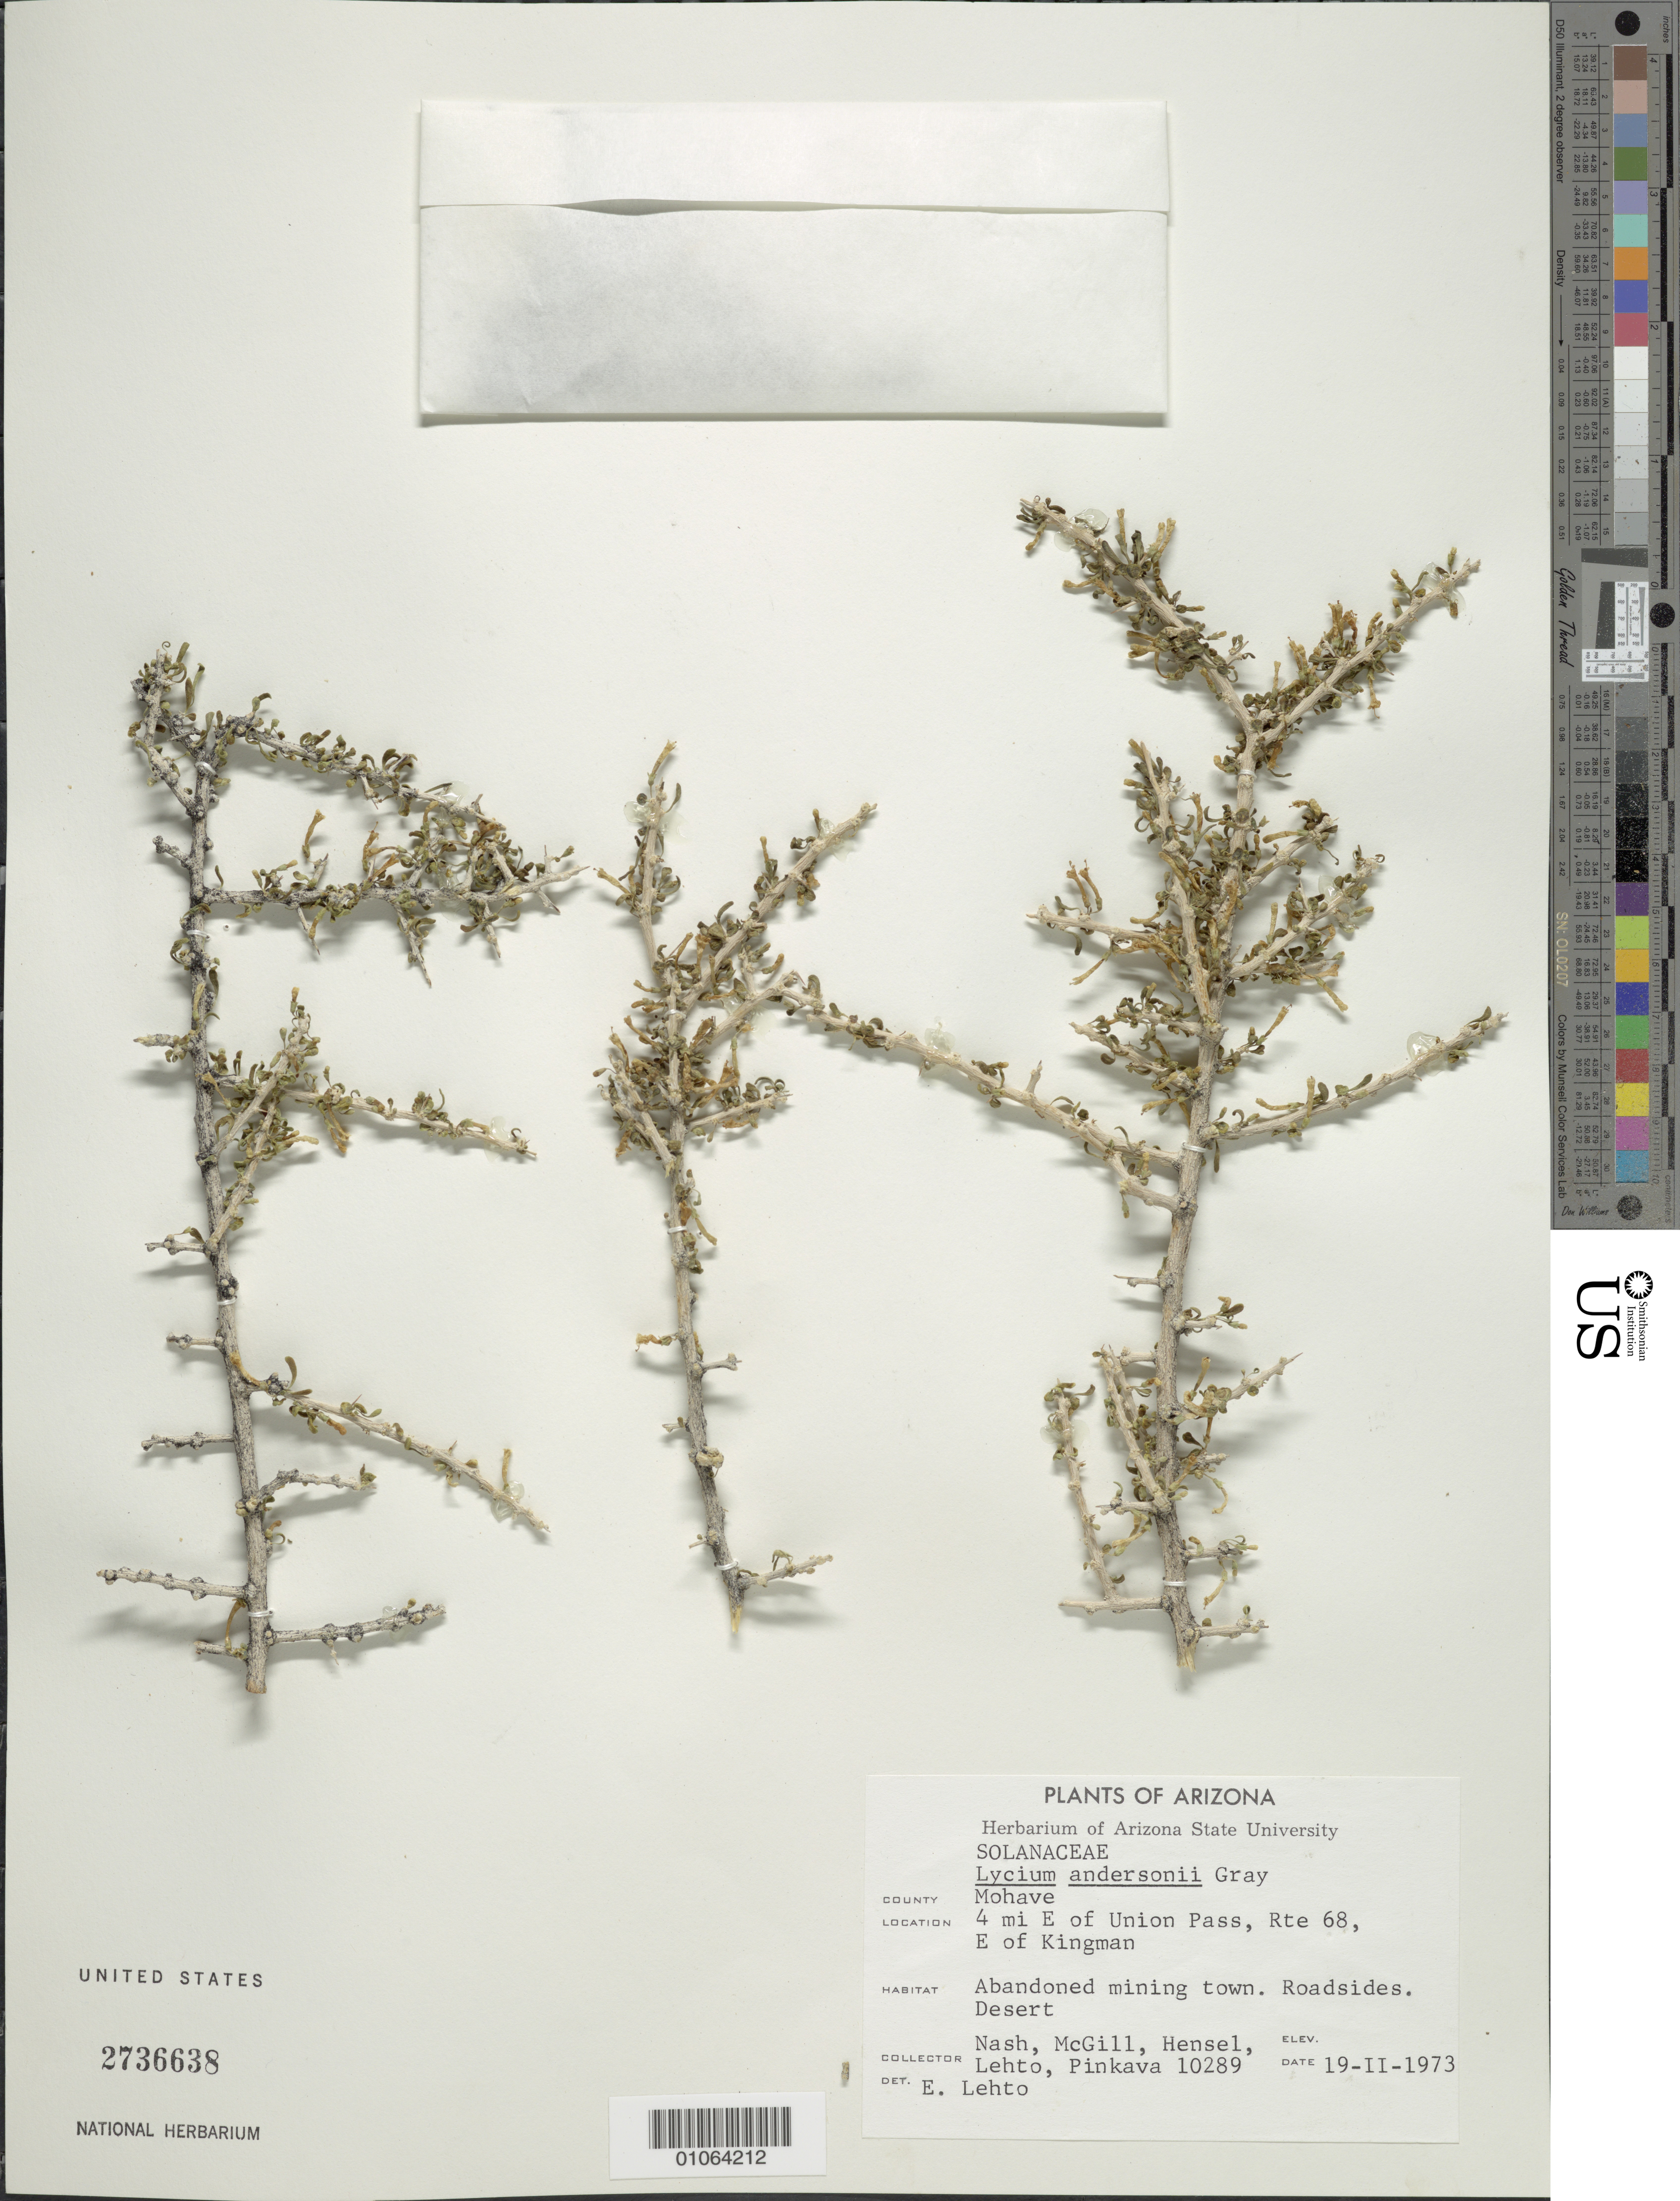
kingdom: Plantae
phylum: Tracheophyta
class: Magnoliopsida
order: Solanales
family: Solanaceae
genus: Lycium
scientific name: Lycium andersonii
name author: A. Gray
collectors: -- Nash, -. McGill, -. Hensel, -. Lehto & -. Pinkava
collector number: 10289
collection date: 1973-02-19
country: United States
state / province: Arizona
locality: County Mohave. 4 mi E of Union Pass, Rte 68, E of Kingman.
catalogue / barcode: US 2736638